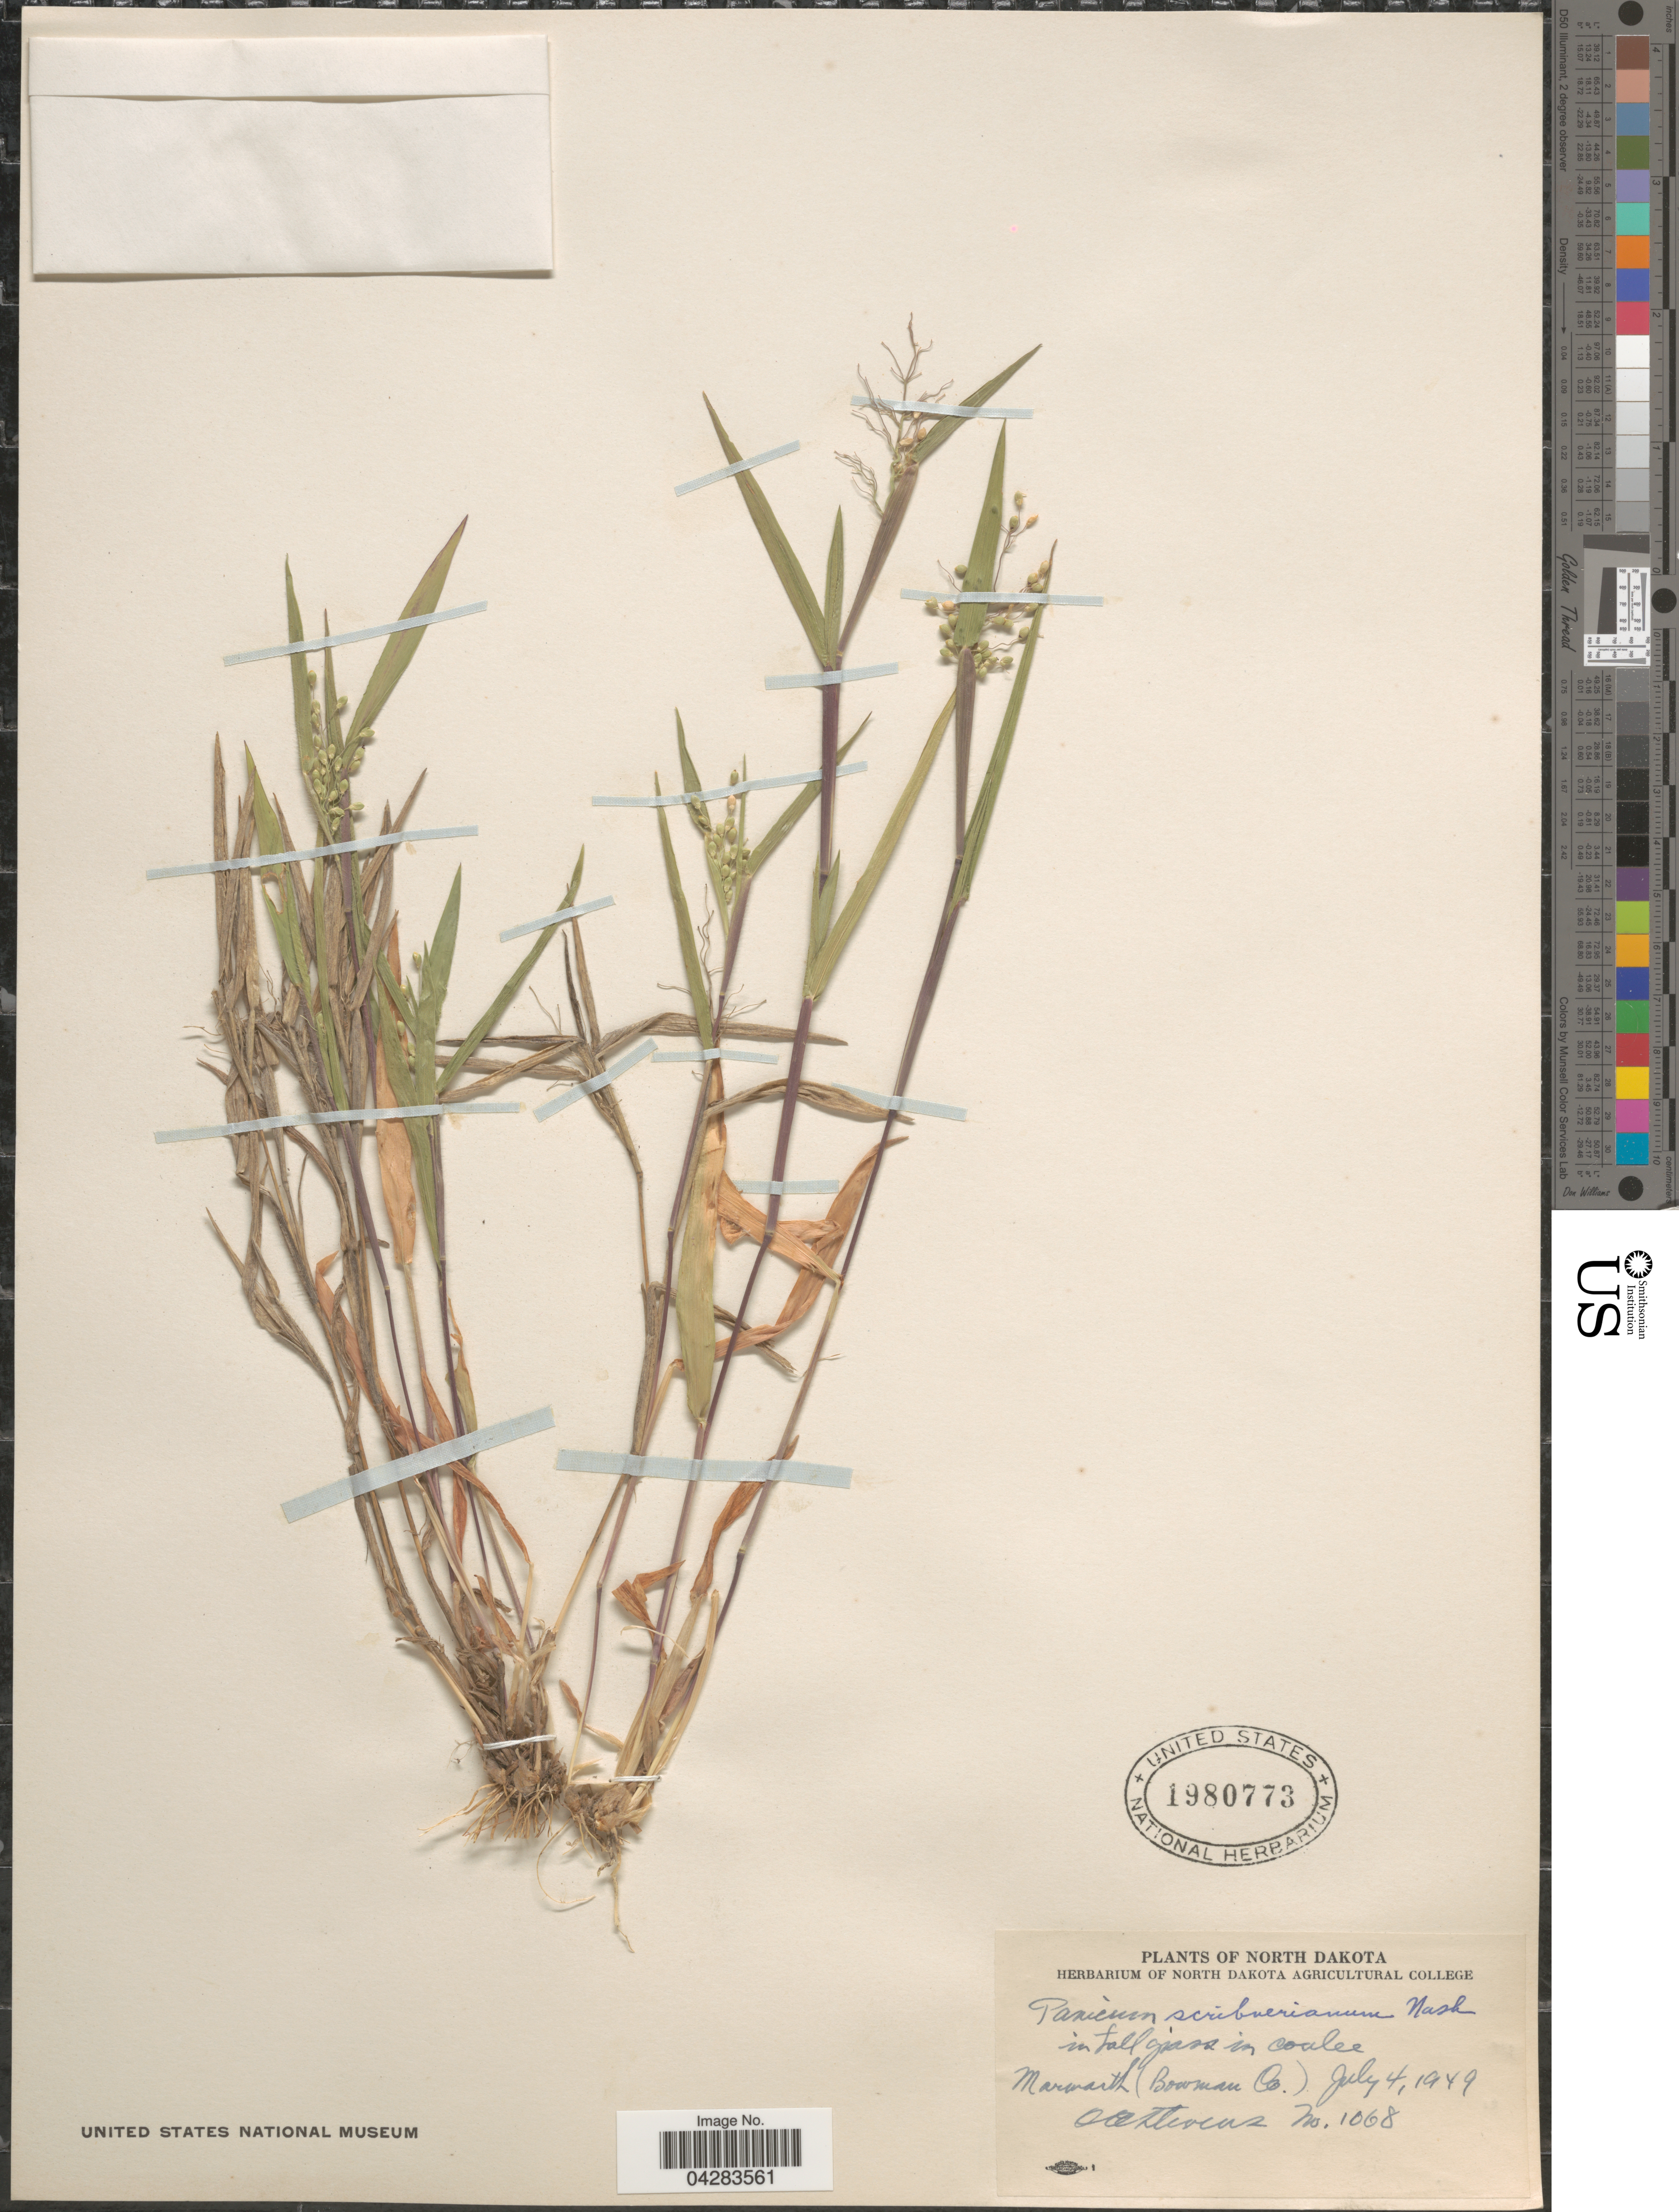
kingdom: Plantae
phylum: Tracheophyta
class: Liliopsida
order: Poales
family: Poaceae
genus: Dichanthelium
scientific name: Dichanthelium oligosanthes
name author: (Schult.) Gould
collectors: O. A. Stevens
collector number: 1068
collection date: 1949-07-04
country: United States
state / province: North Dakota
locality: Marworth (Bowman Co.)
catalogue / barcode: US 1980773